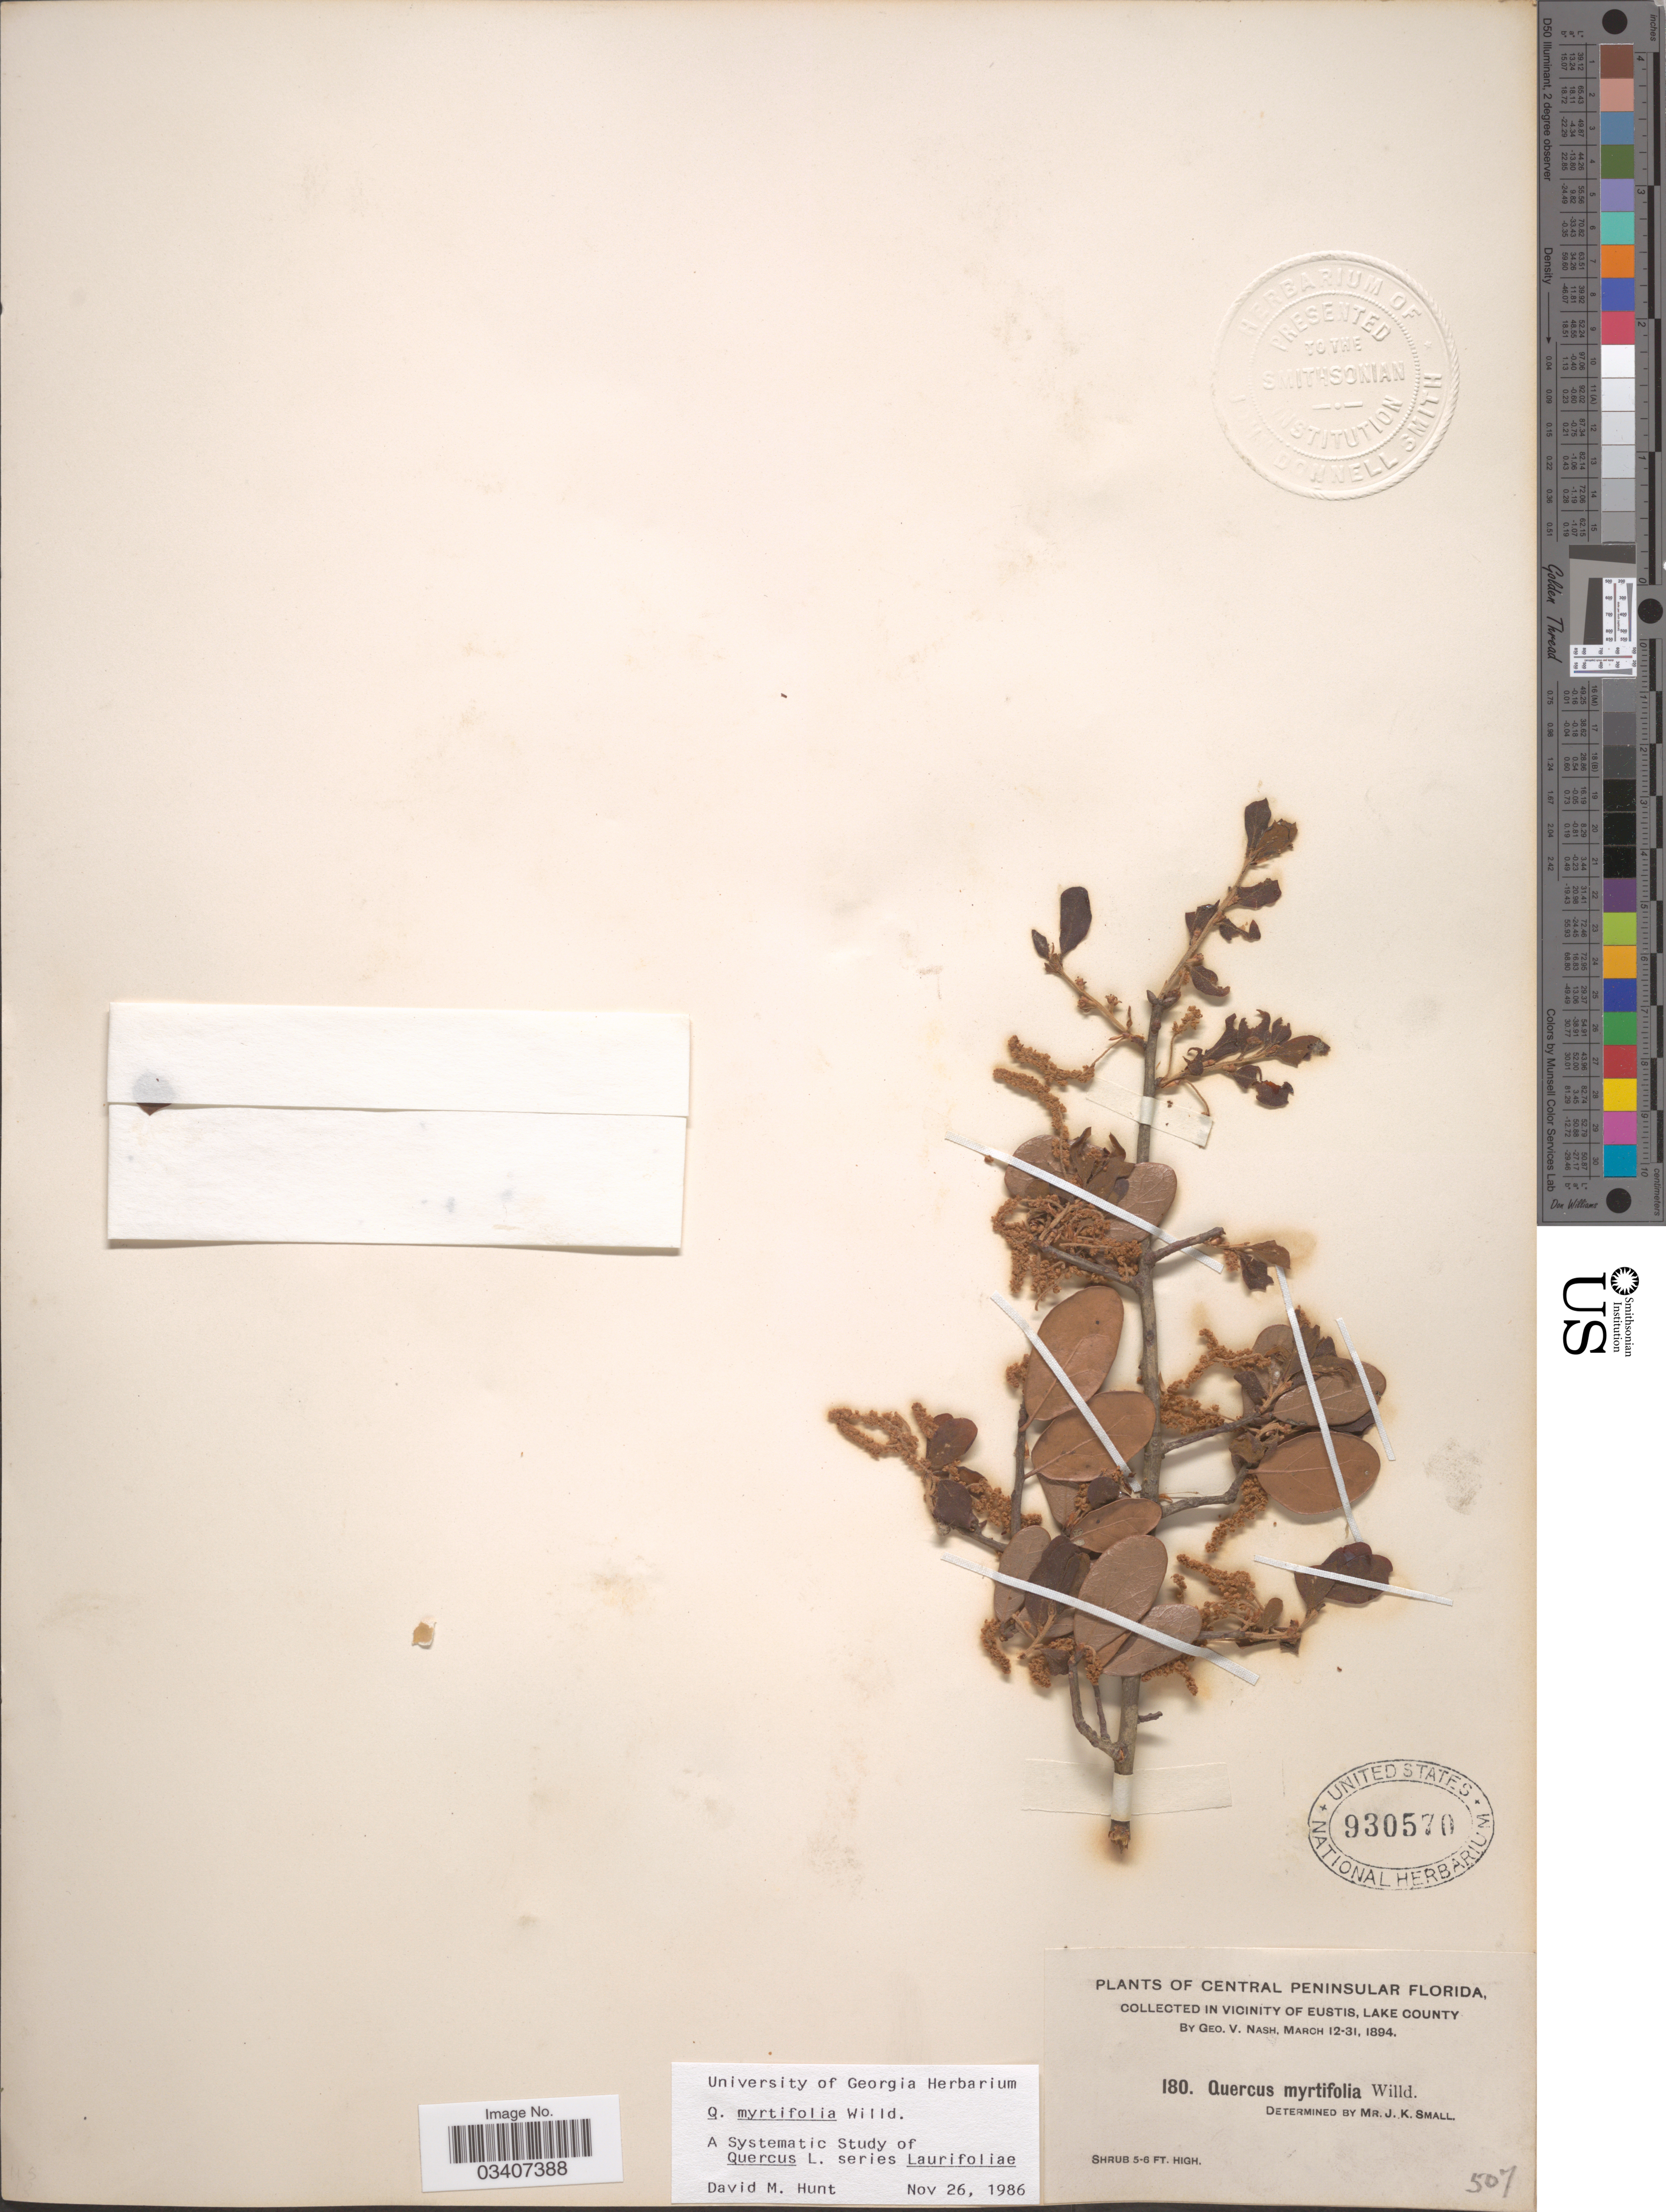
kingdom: Plantae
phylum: Tracheophyta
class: Magnoliopsida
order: Fagales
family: Fagaceae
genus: Quercus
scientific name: Quercus myrtifolia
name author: Willd.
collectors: G. V. Nash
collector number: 180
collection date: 1894-03-12/1894-03-31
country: United States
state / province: Florida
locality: Central Peninsular Florida. Vicinity of Eustis, Lake County.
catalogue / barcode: US 930570